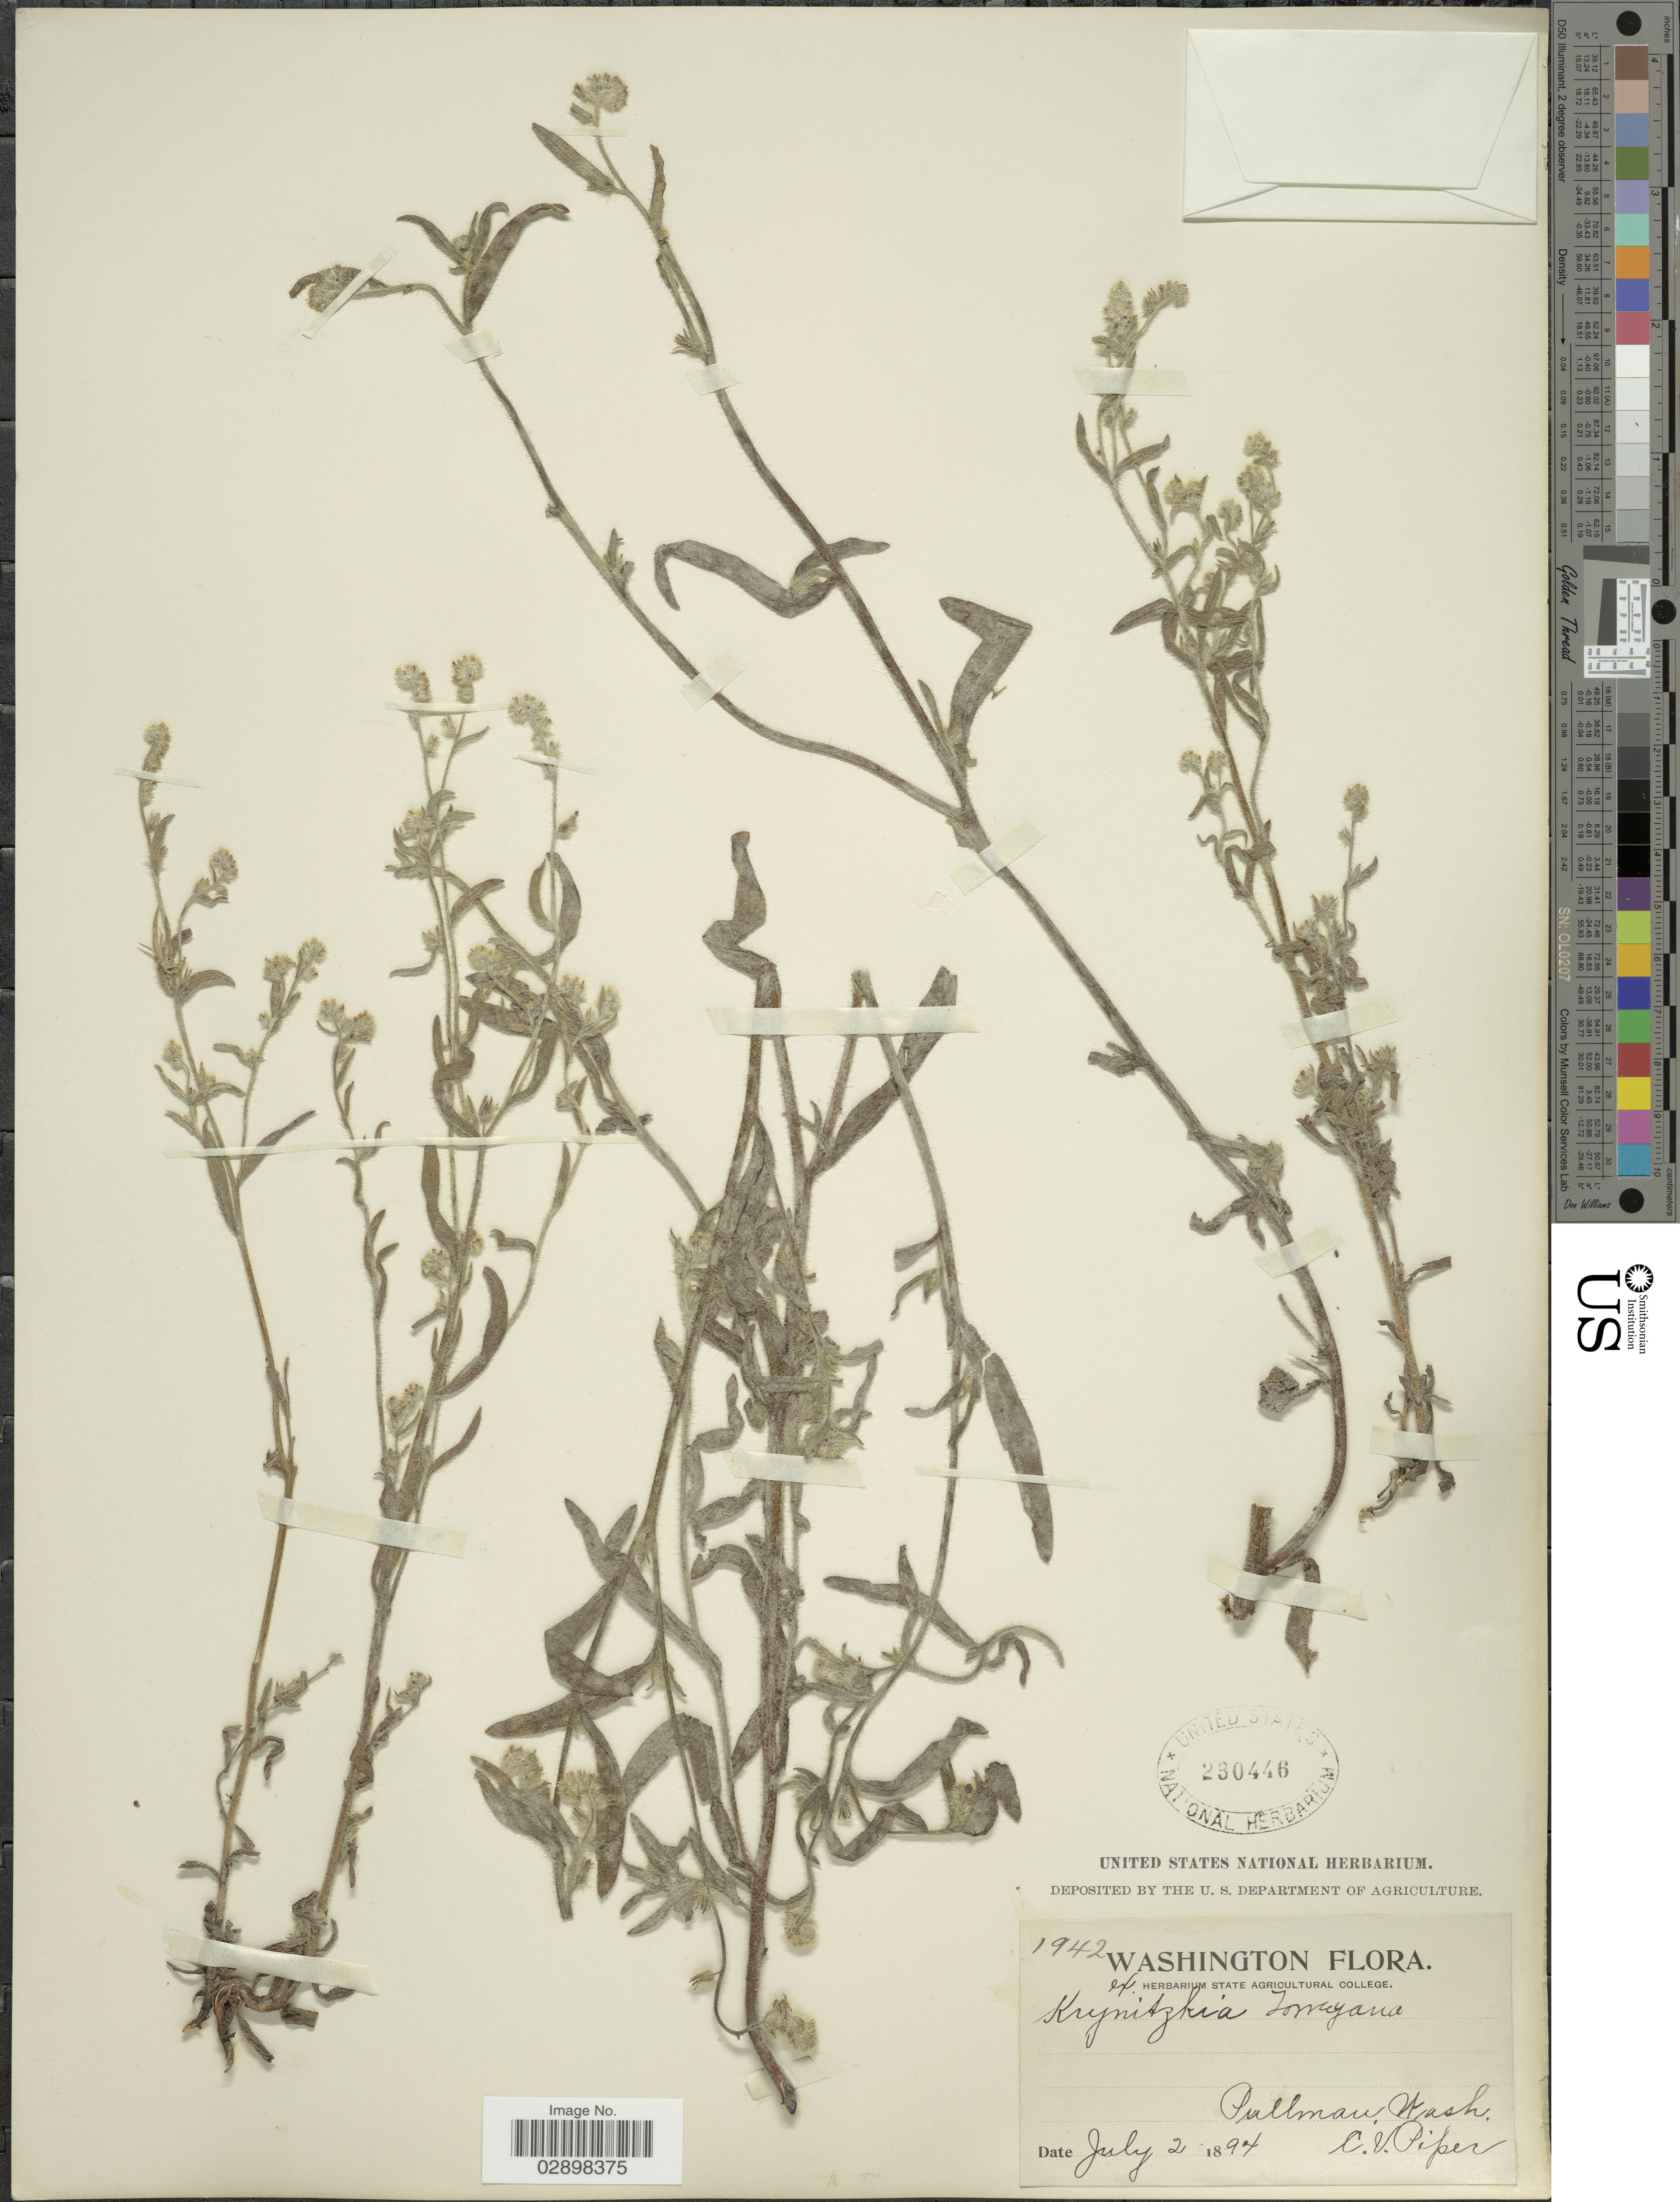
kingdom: Plantae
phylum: Tracheophyta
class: Magnoliopsida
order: Boraginales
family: Boraginaceae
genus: Cryptantha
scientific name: Cryptantha torreyana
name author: (A. Gray) S.W. Greene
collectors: C. V. Piper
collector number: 1942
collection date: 1894-07-02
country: United States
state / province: Washington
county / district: Whitman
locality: Pullman, Wash.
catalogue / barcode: US 230446